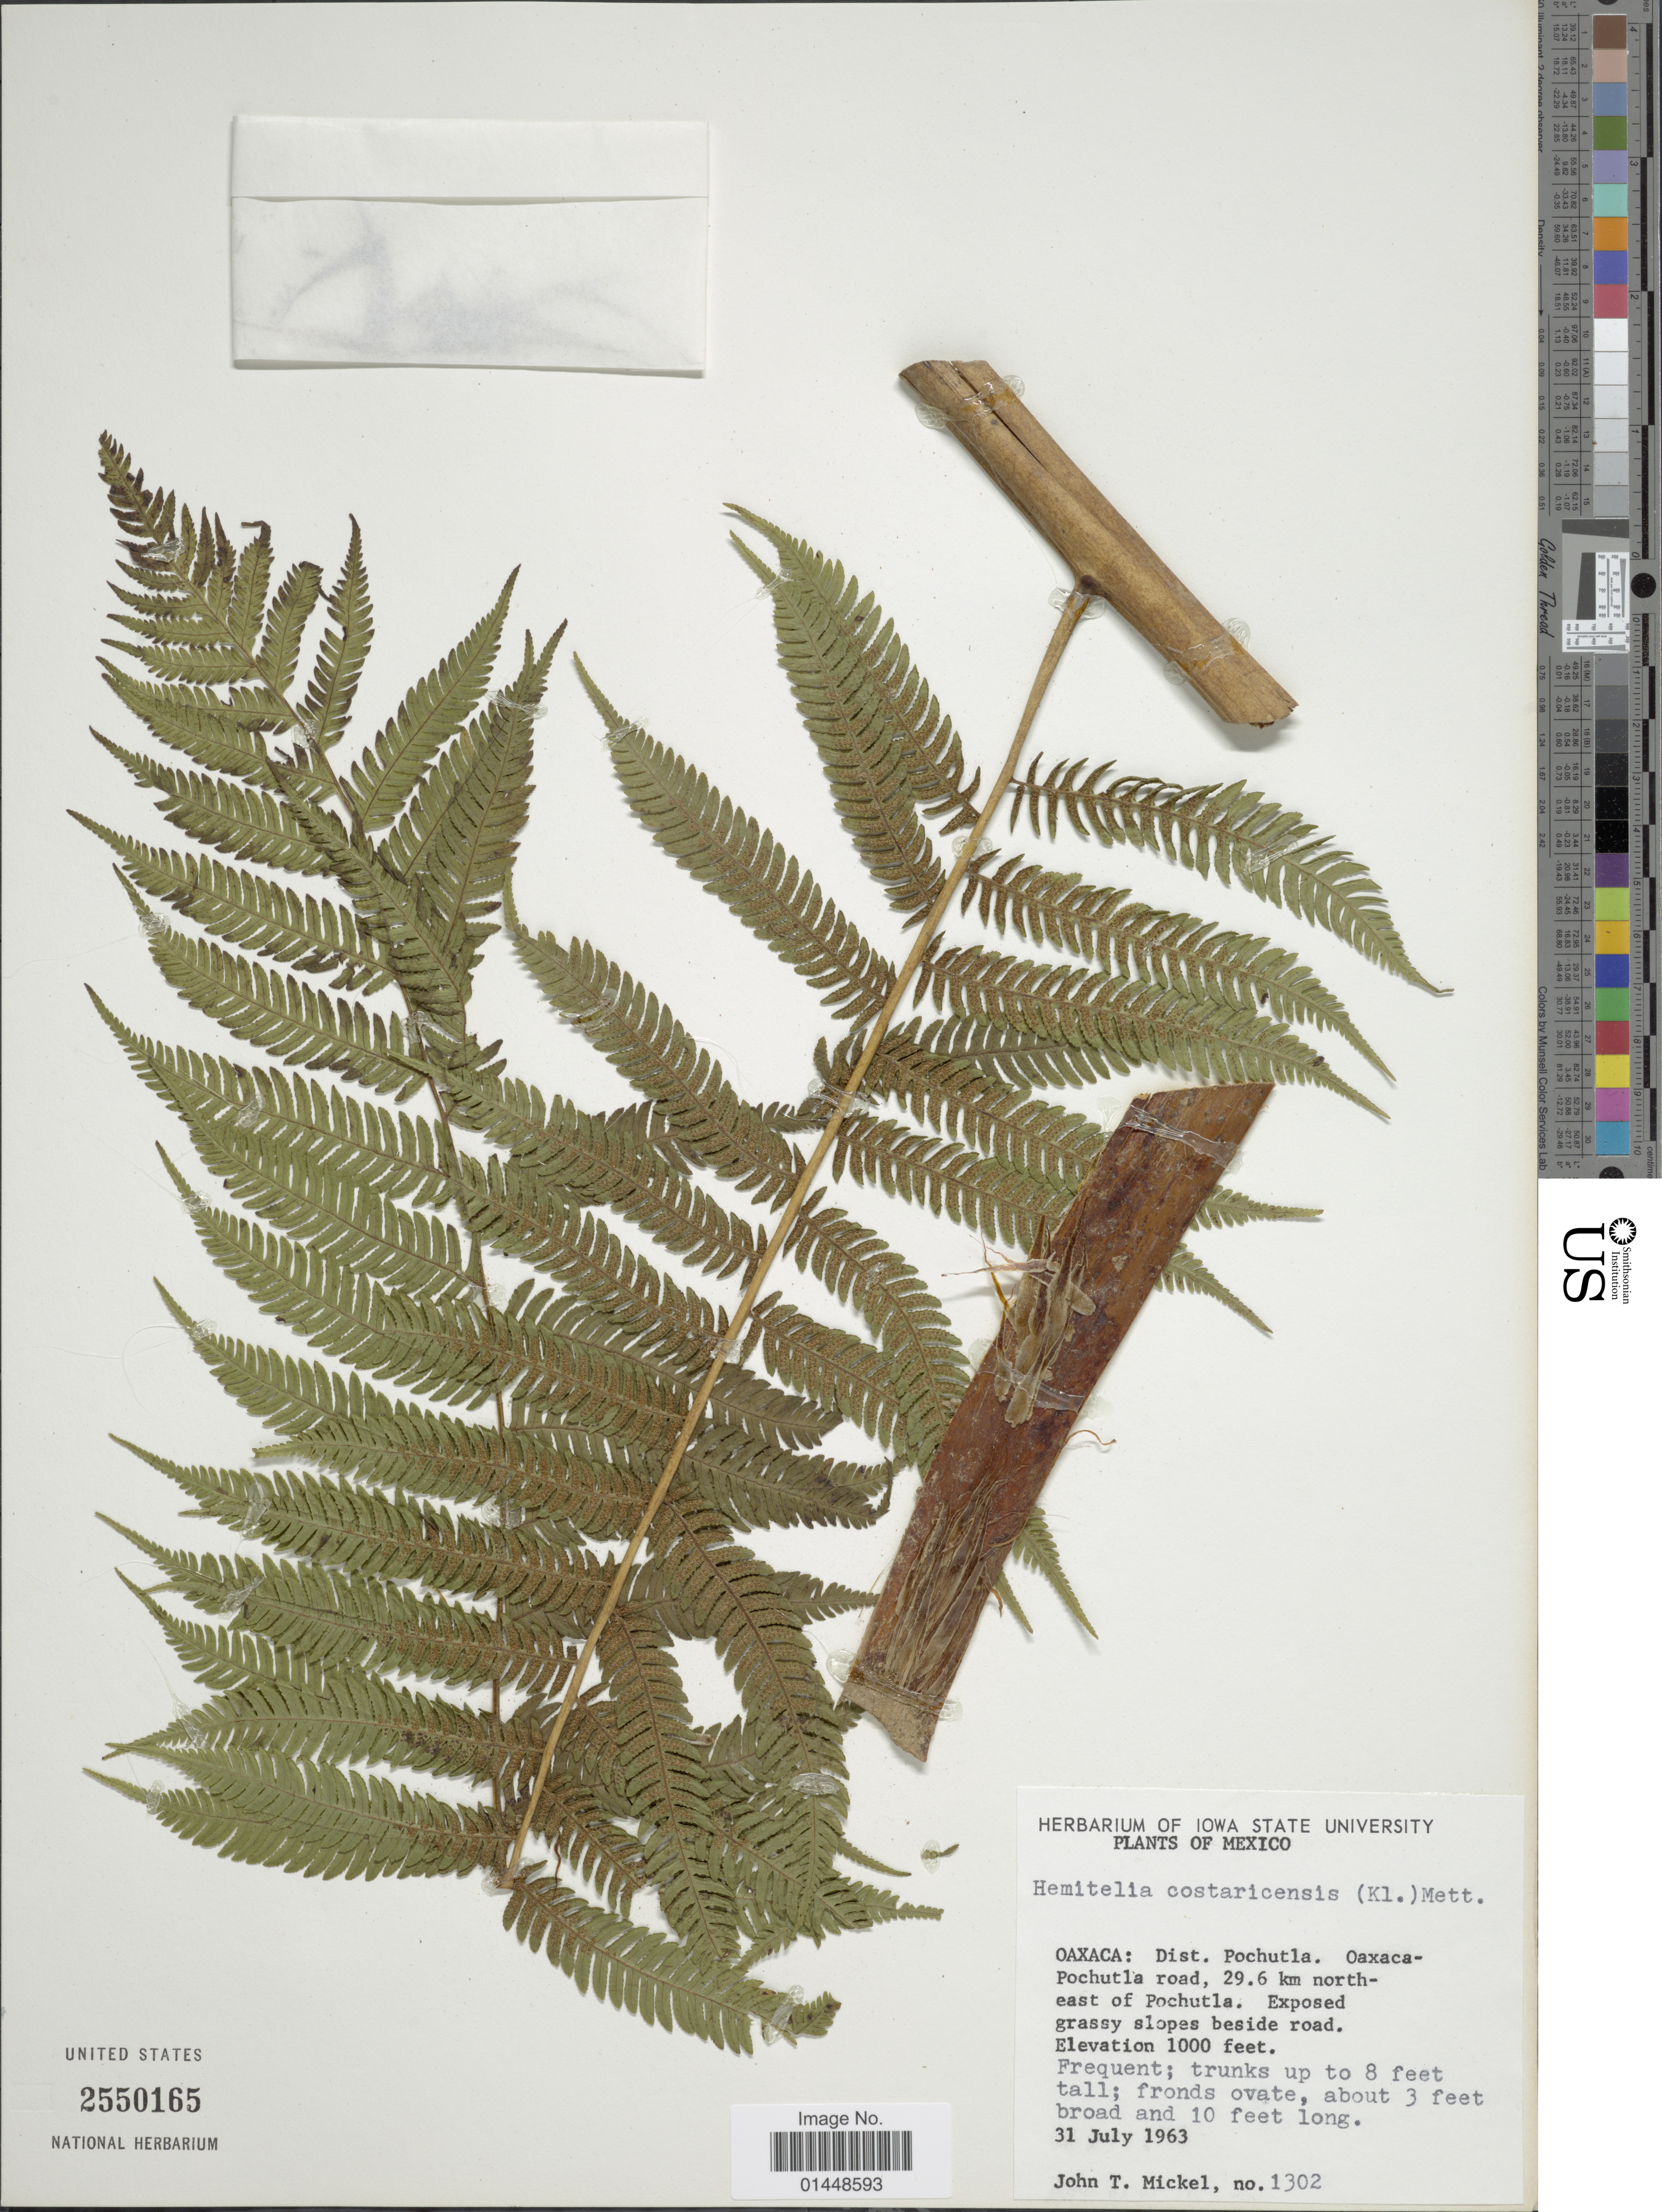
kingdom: Plantae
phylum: Tracheophyta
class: Polypodiopsida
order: Cyatheales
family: Cyatheaceae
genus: Cyathea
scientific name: Cyathea costaricensis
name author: (Kuhn) Domin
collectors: J. T. Mickel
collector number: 1302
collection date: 1963-07-31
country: Mexico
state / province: Oaxaca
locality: Oaxaca: Dist. Pochutla. Oaxaca-Pochutla road, 29.6 km north-east of Pochutla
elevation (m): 305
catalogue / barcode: US 2550165